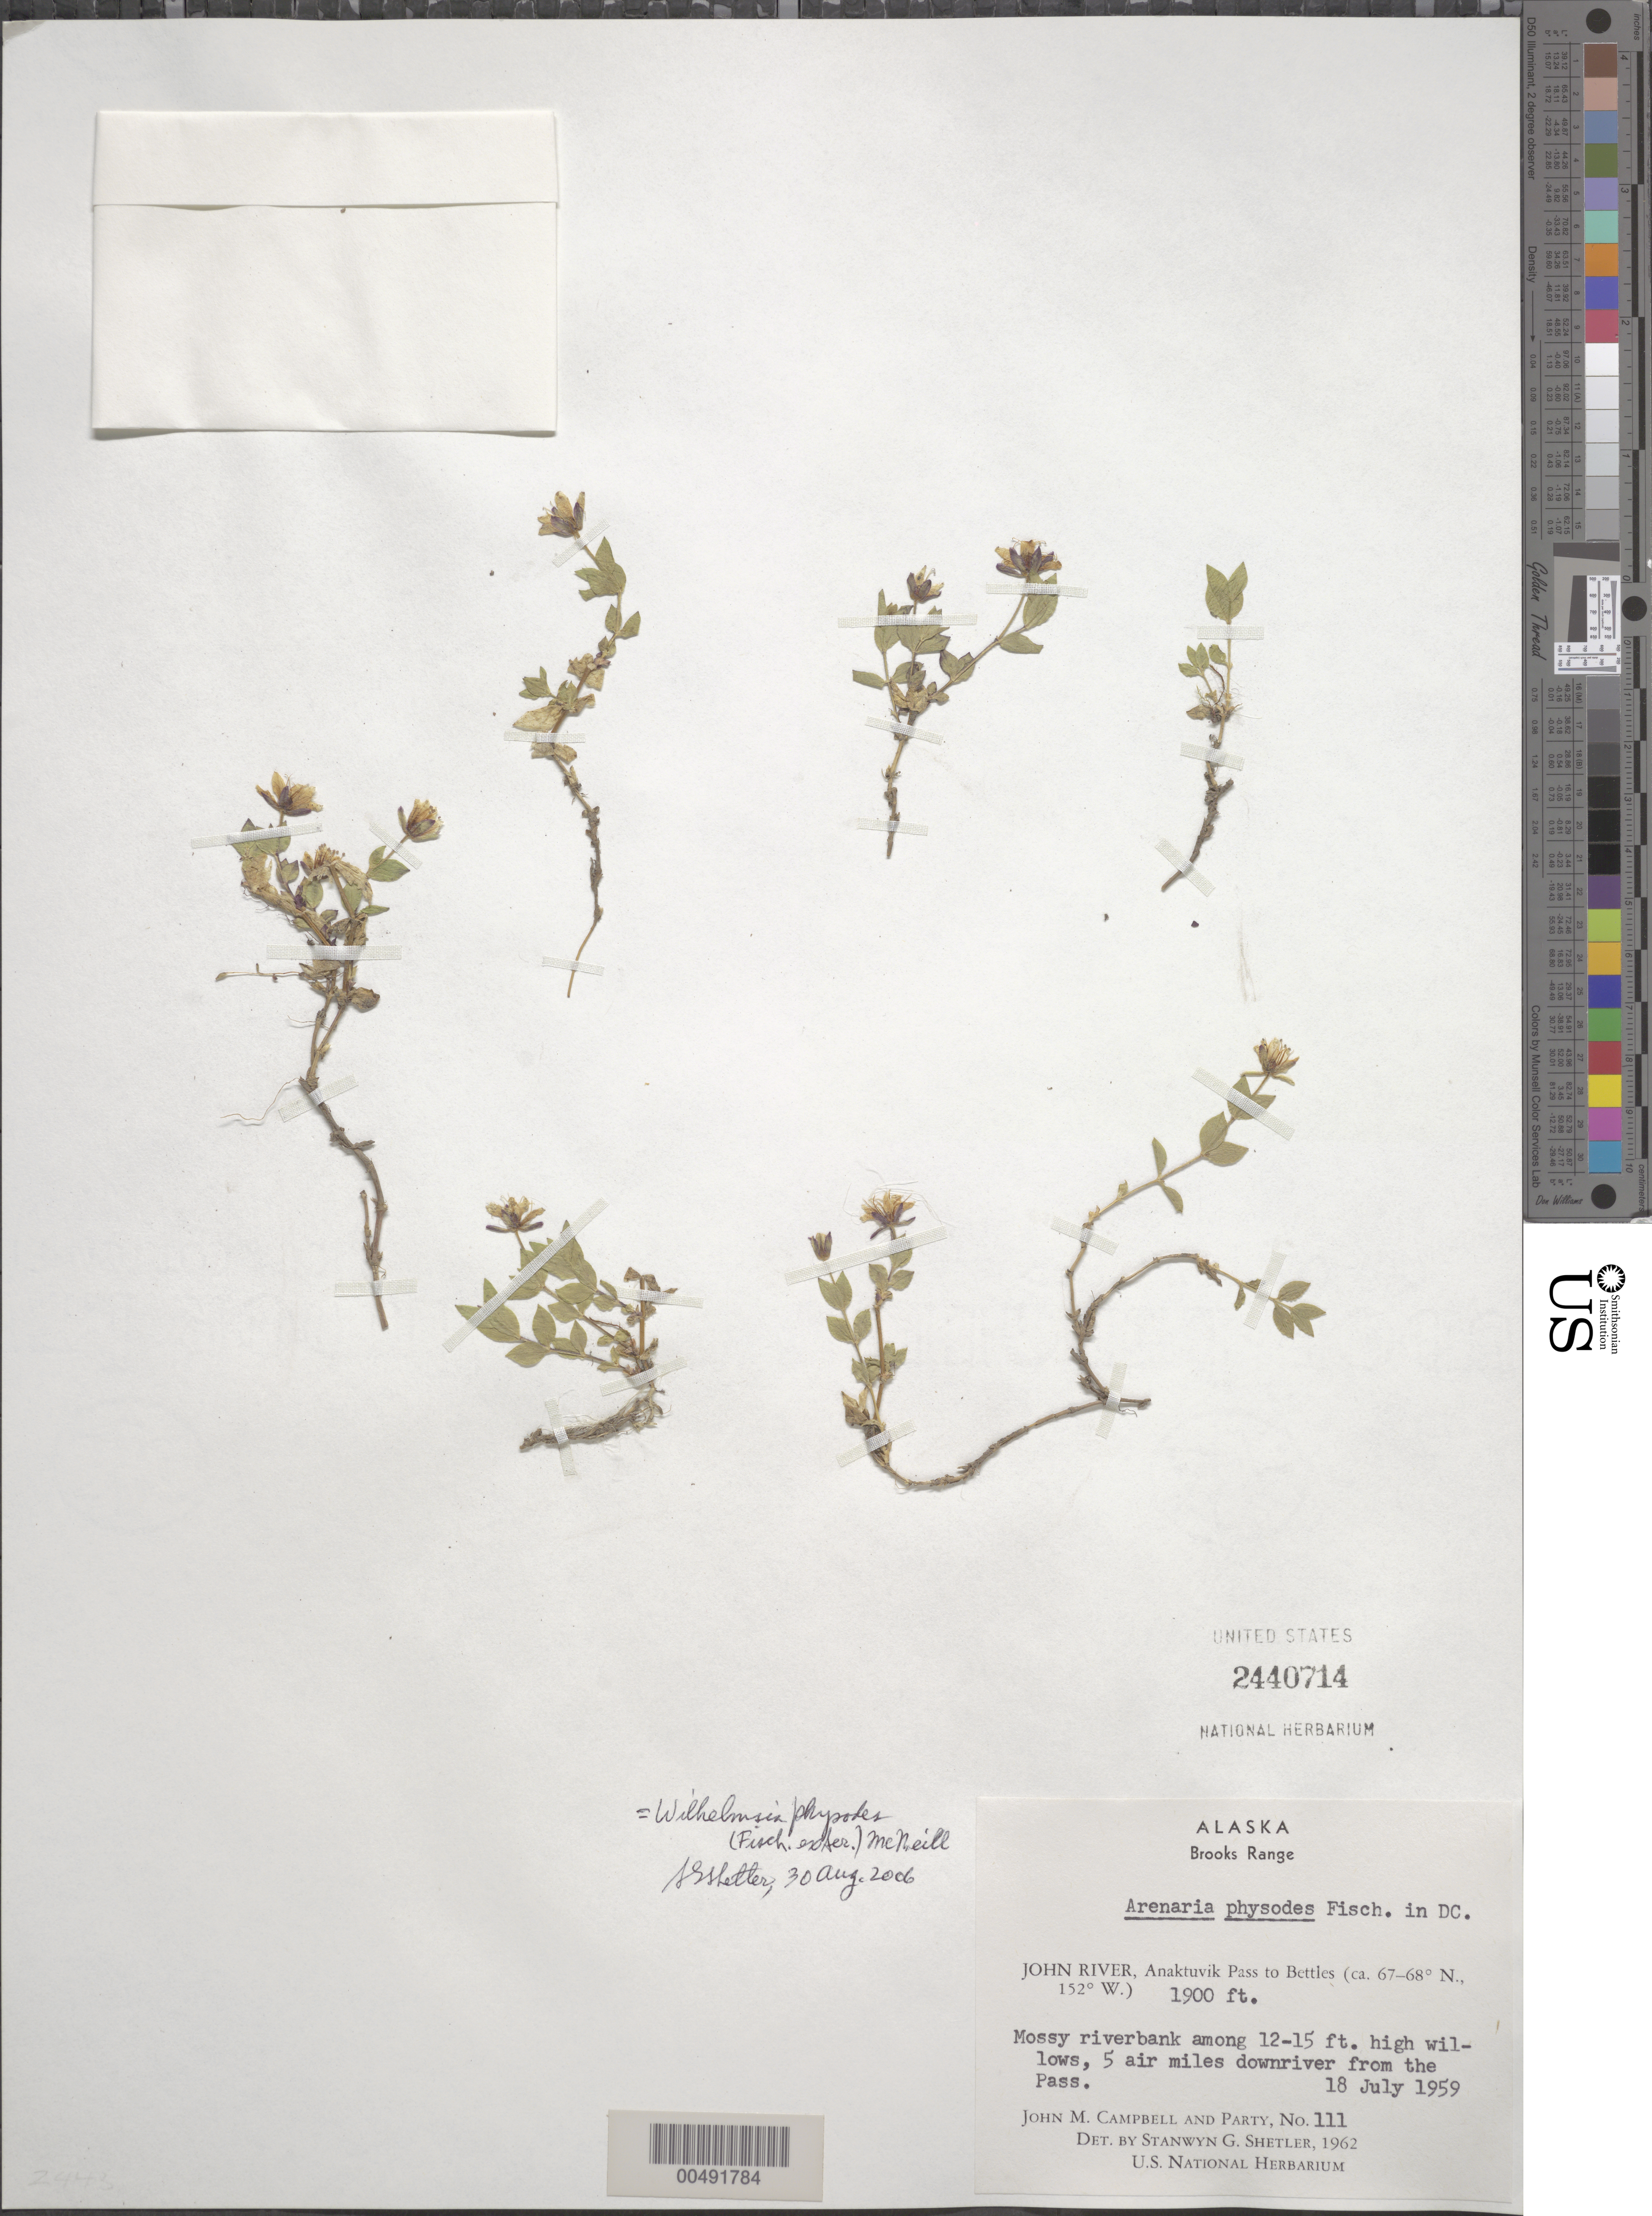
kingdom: Plantae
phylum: Tracheophyta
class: Magnoliopsida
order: Caryophyllales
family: Caryophyllaceae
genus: Arenaria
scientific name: Arenaria physodes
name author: Fisch. in DC.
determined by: Shetler, Stanwyn G., (US), NMNH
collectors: J. M. Campbell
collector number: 111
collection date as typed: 18 Jul 1959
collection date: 1959-07-18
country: United States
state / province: Alaska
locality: Brooks Range, John River, 5 mi. downriver from Anaktuvuk Pass to Bettles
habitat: mossy riverbank among 12-15 ft. high willows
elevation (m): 579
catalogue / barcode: US 2440714